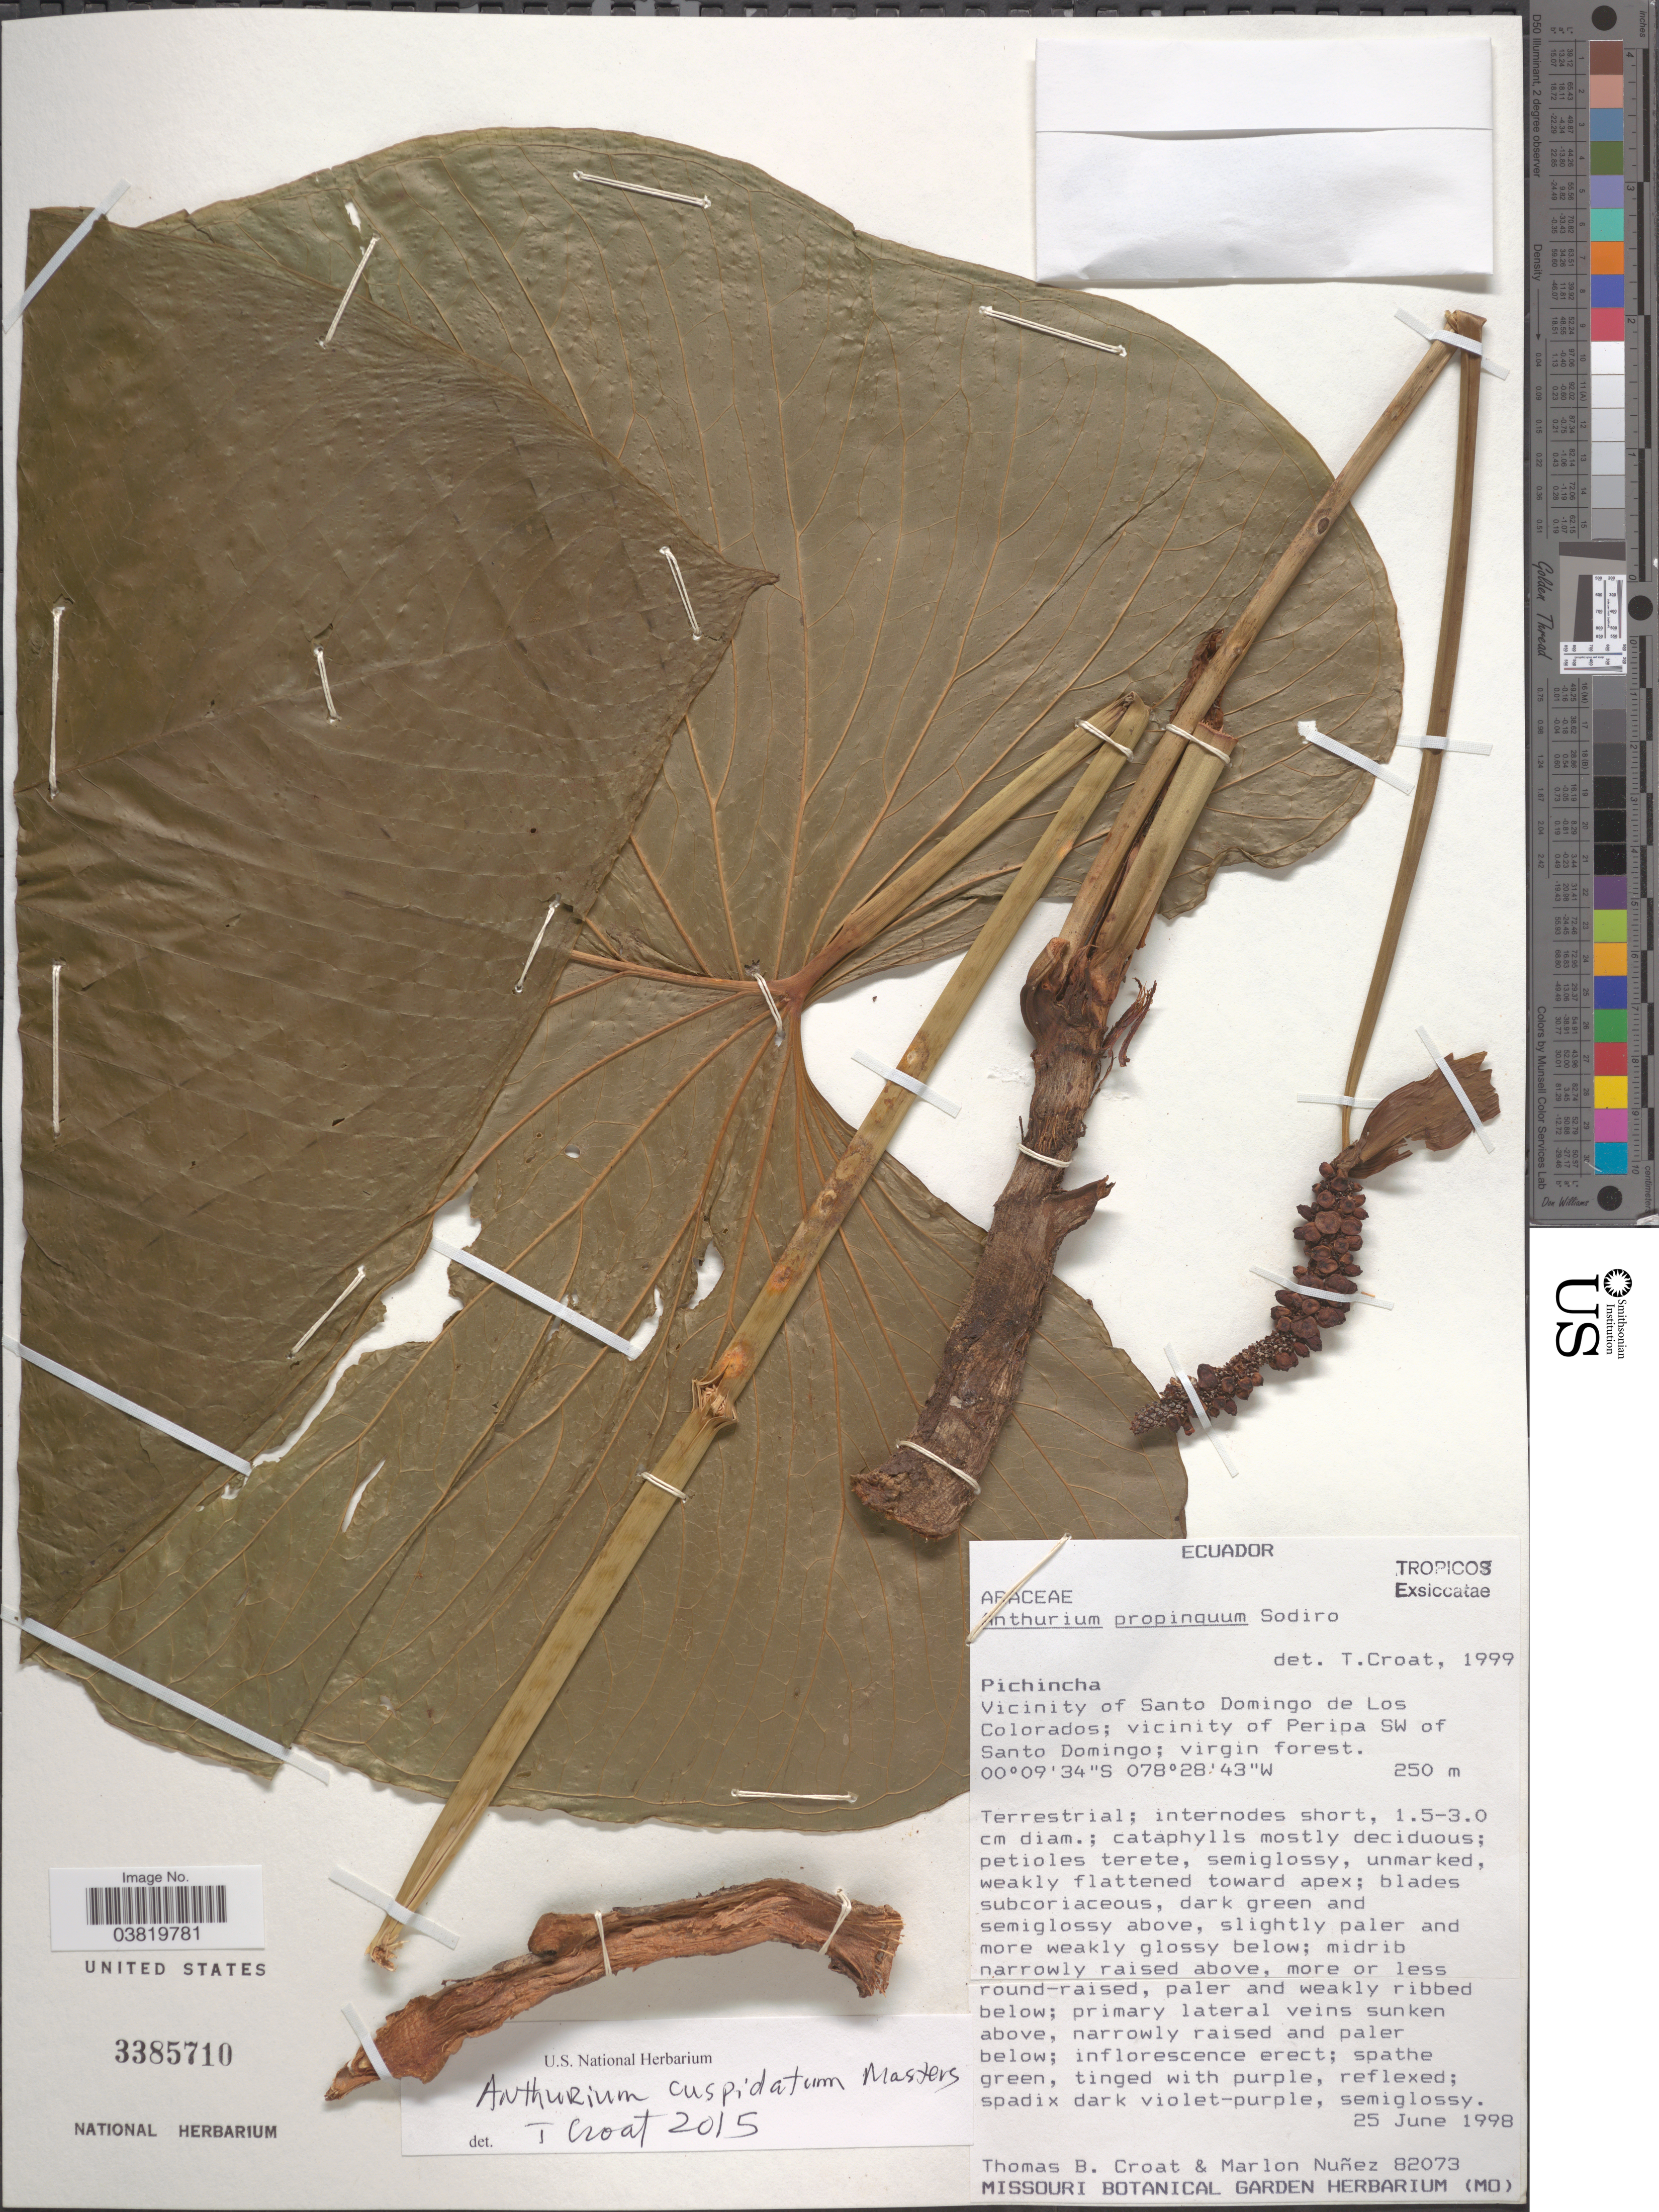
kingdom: Plantae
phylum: Tracheophyta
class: Liliopsida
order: Alismatales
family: Araceae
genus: Anthurium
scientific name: Anthurium cuspidatum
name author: Mast.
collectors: T. B. Croat & M. Núñez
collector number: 82073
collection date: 1998-06-25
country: Ecuador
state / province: Pichincha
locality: Vicinity of Santo Domingo de Los Colorados; vicinity of Peripa SW of Santo Domingo; virgin forest.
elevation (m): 250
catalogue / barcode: US 3385710